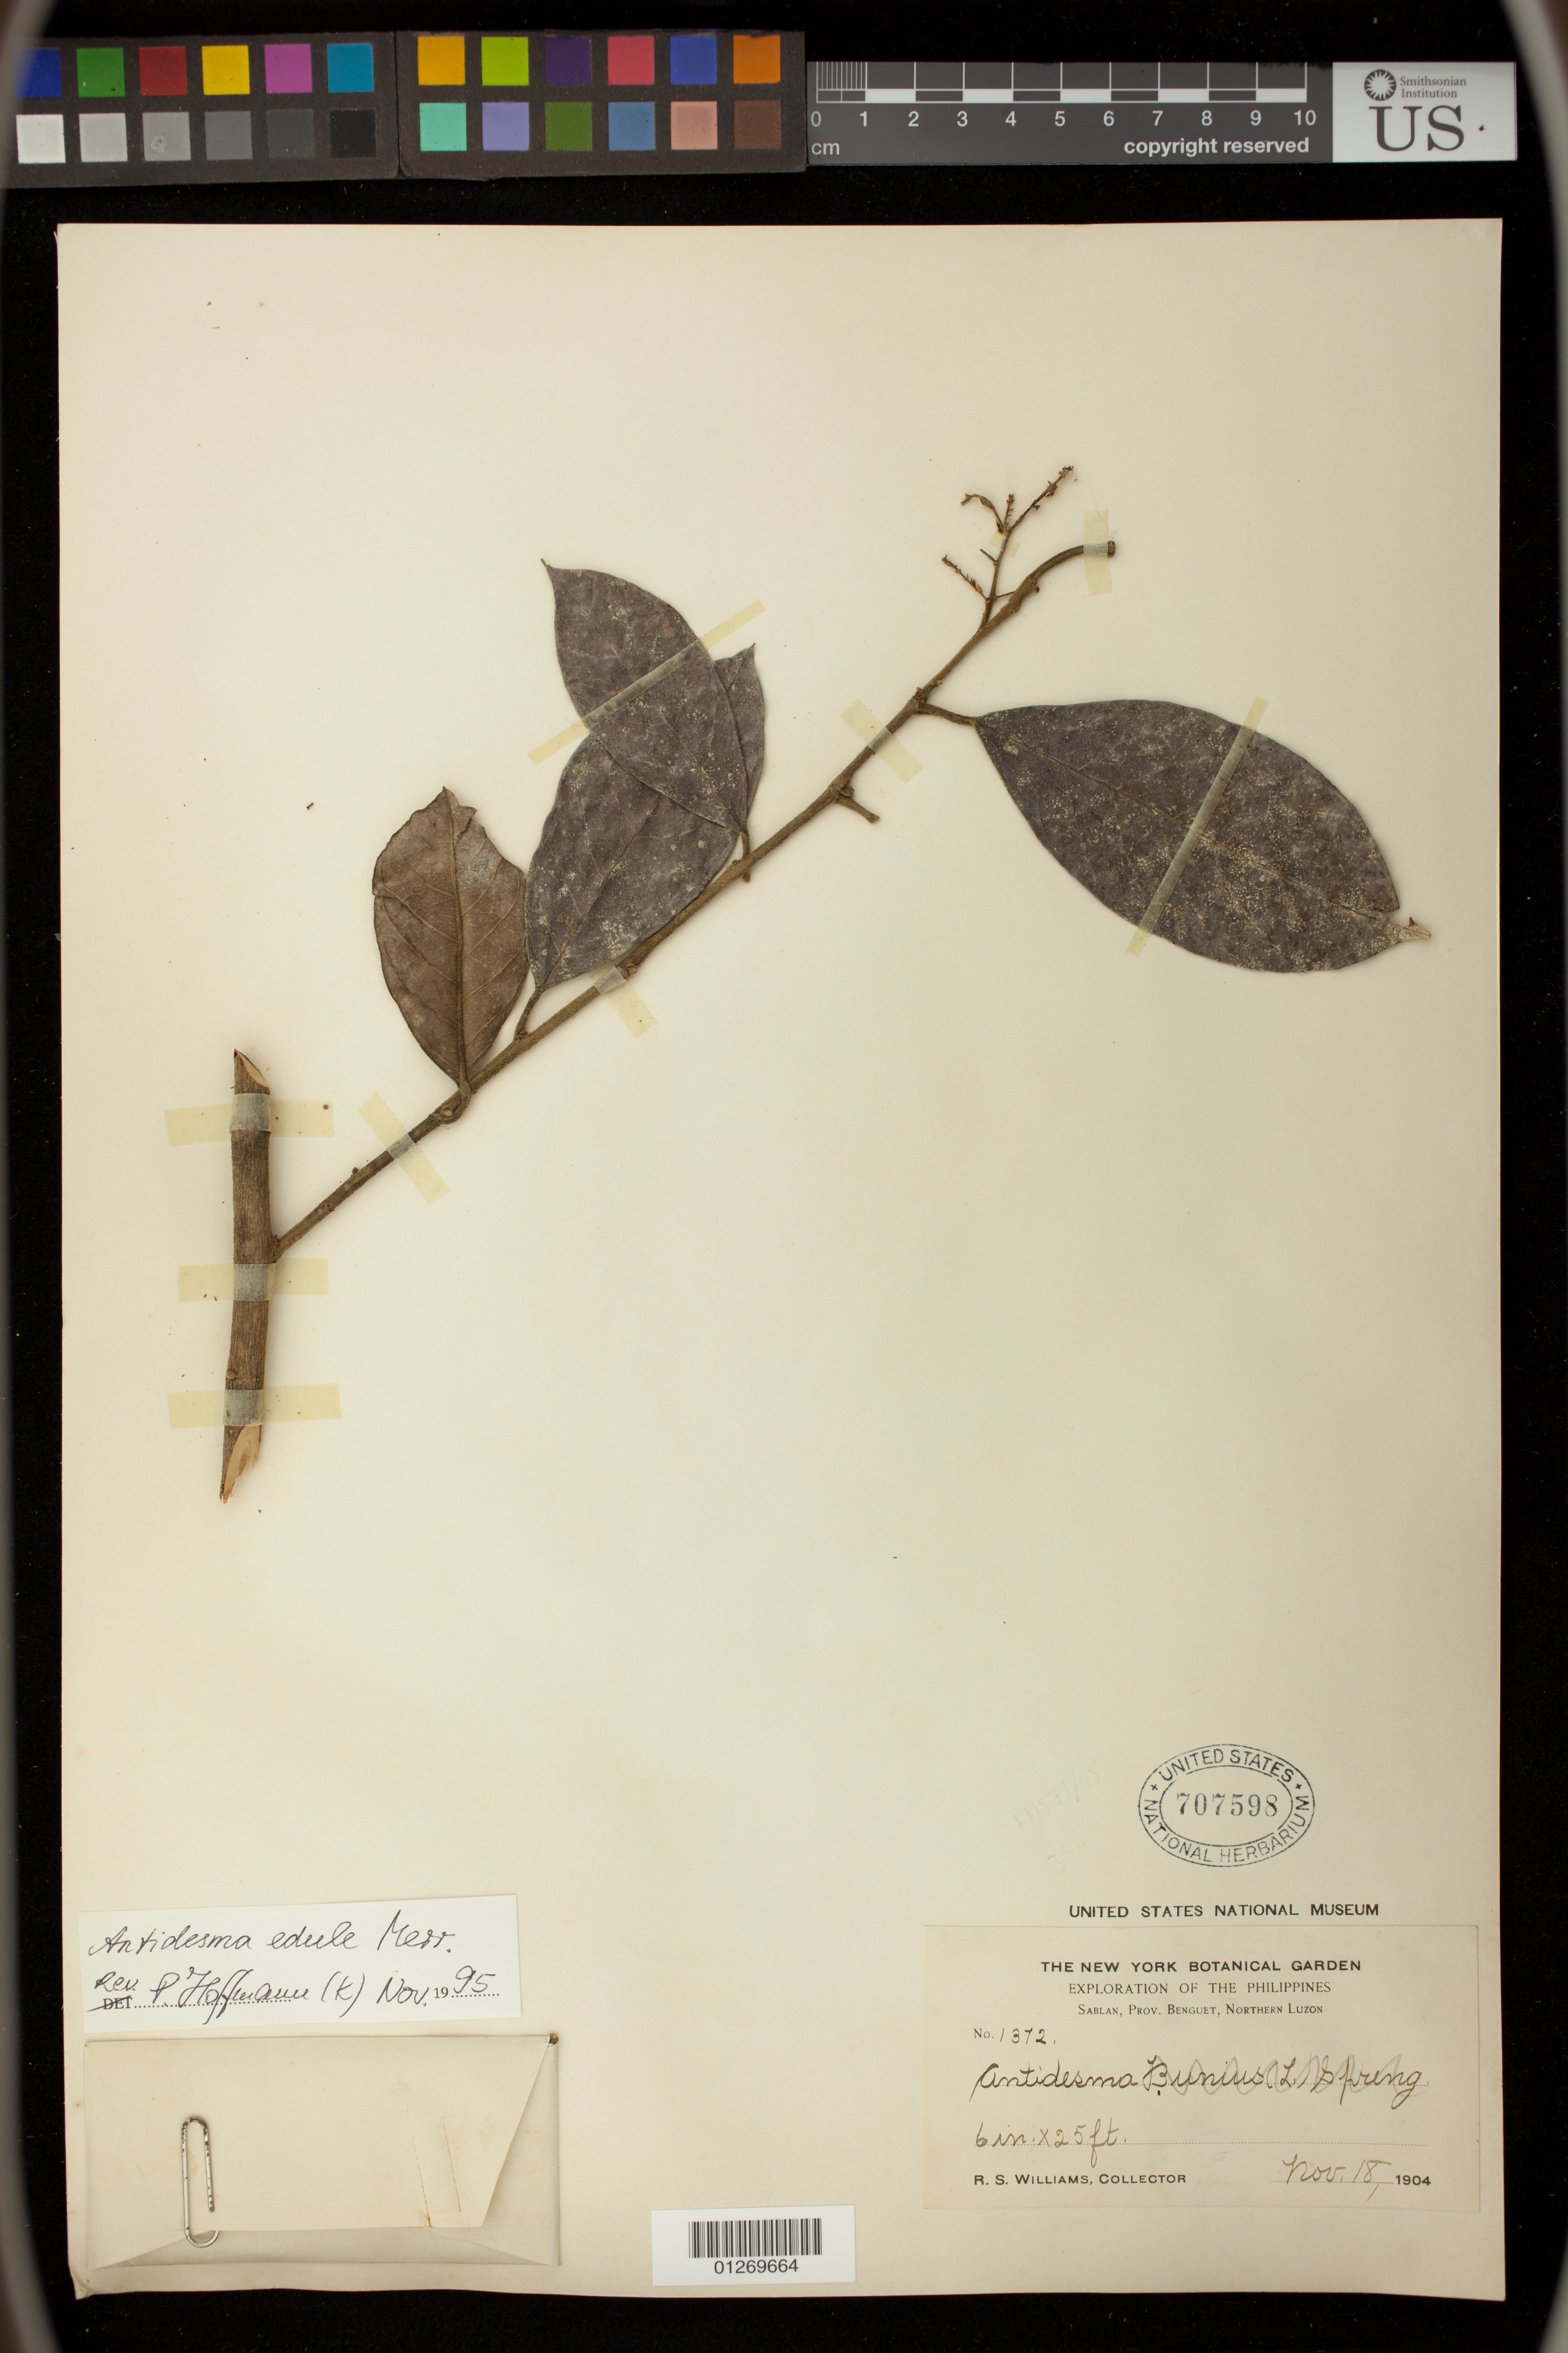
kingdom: Plantae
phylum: Tracheophyta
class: Magnoliopsida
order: Malpighiales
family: Phyllanthaceae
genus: Antidesma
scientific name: Antidesma edule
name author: Merr.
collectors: R. S. Williams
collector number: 1372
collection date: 1904-11-18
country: Philippines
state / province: Cordillera (Administrative Region)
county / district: Benguet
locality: Sablan on the northern part of Luzon Island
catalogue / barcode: US 707598